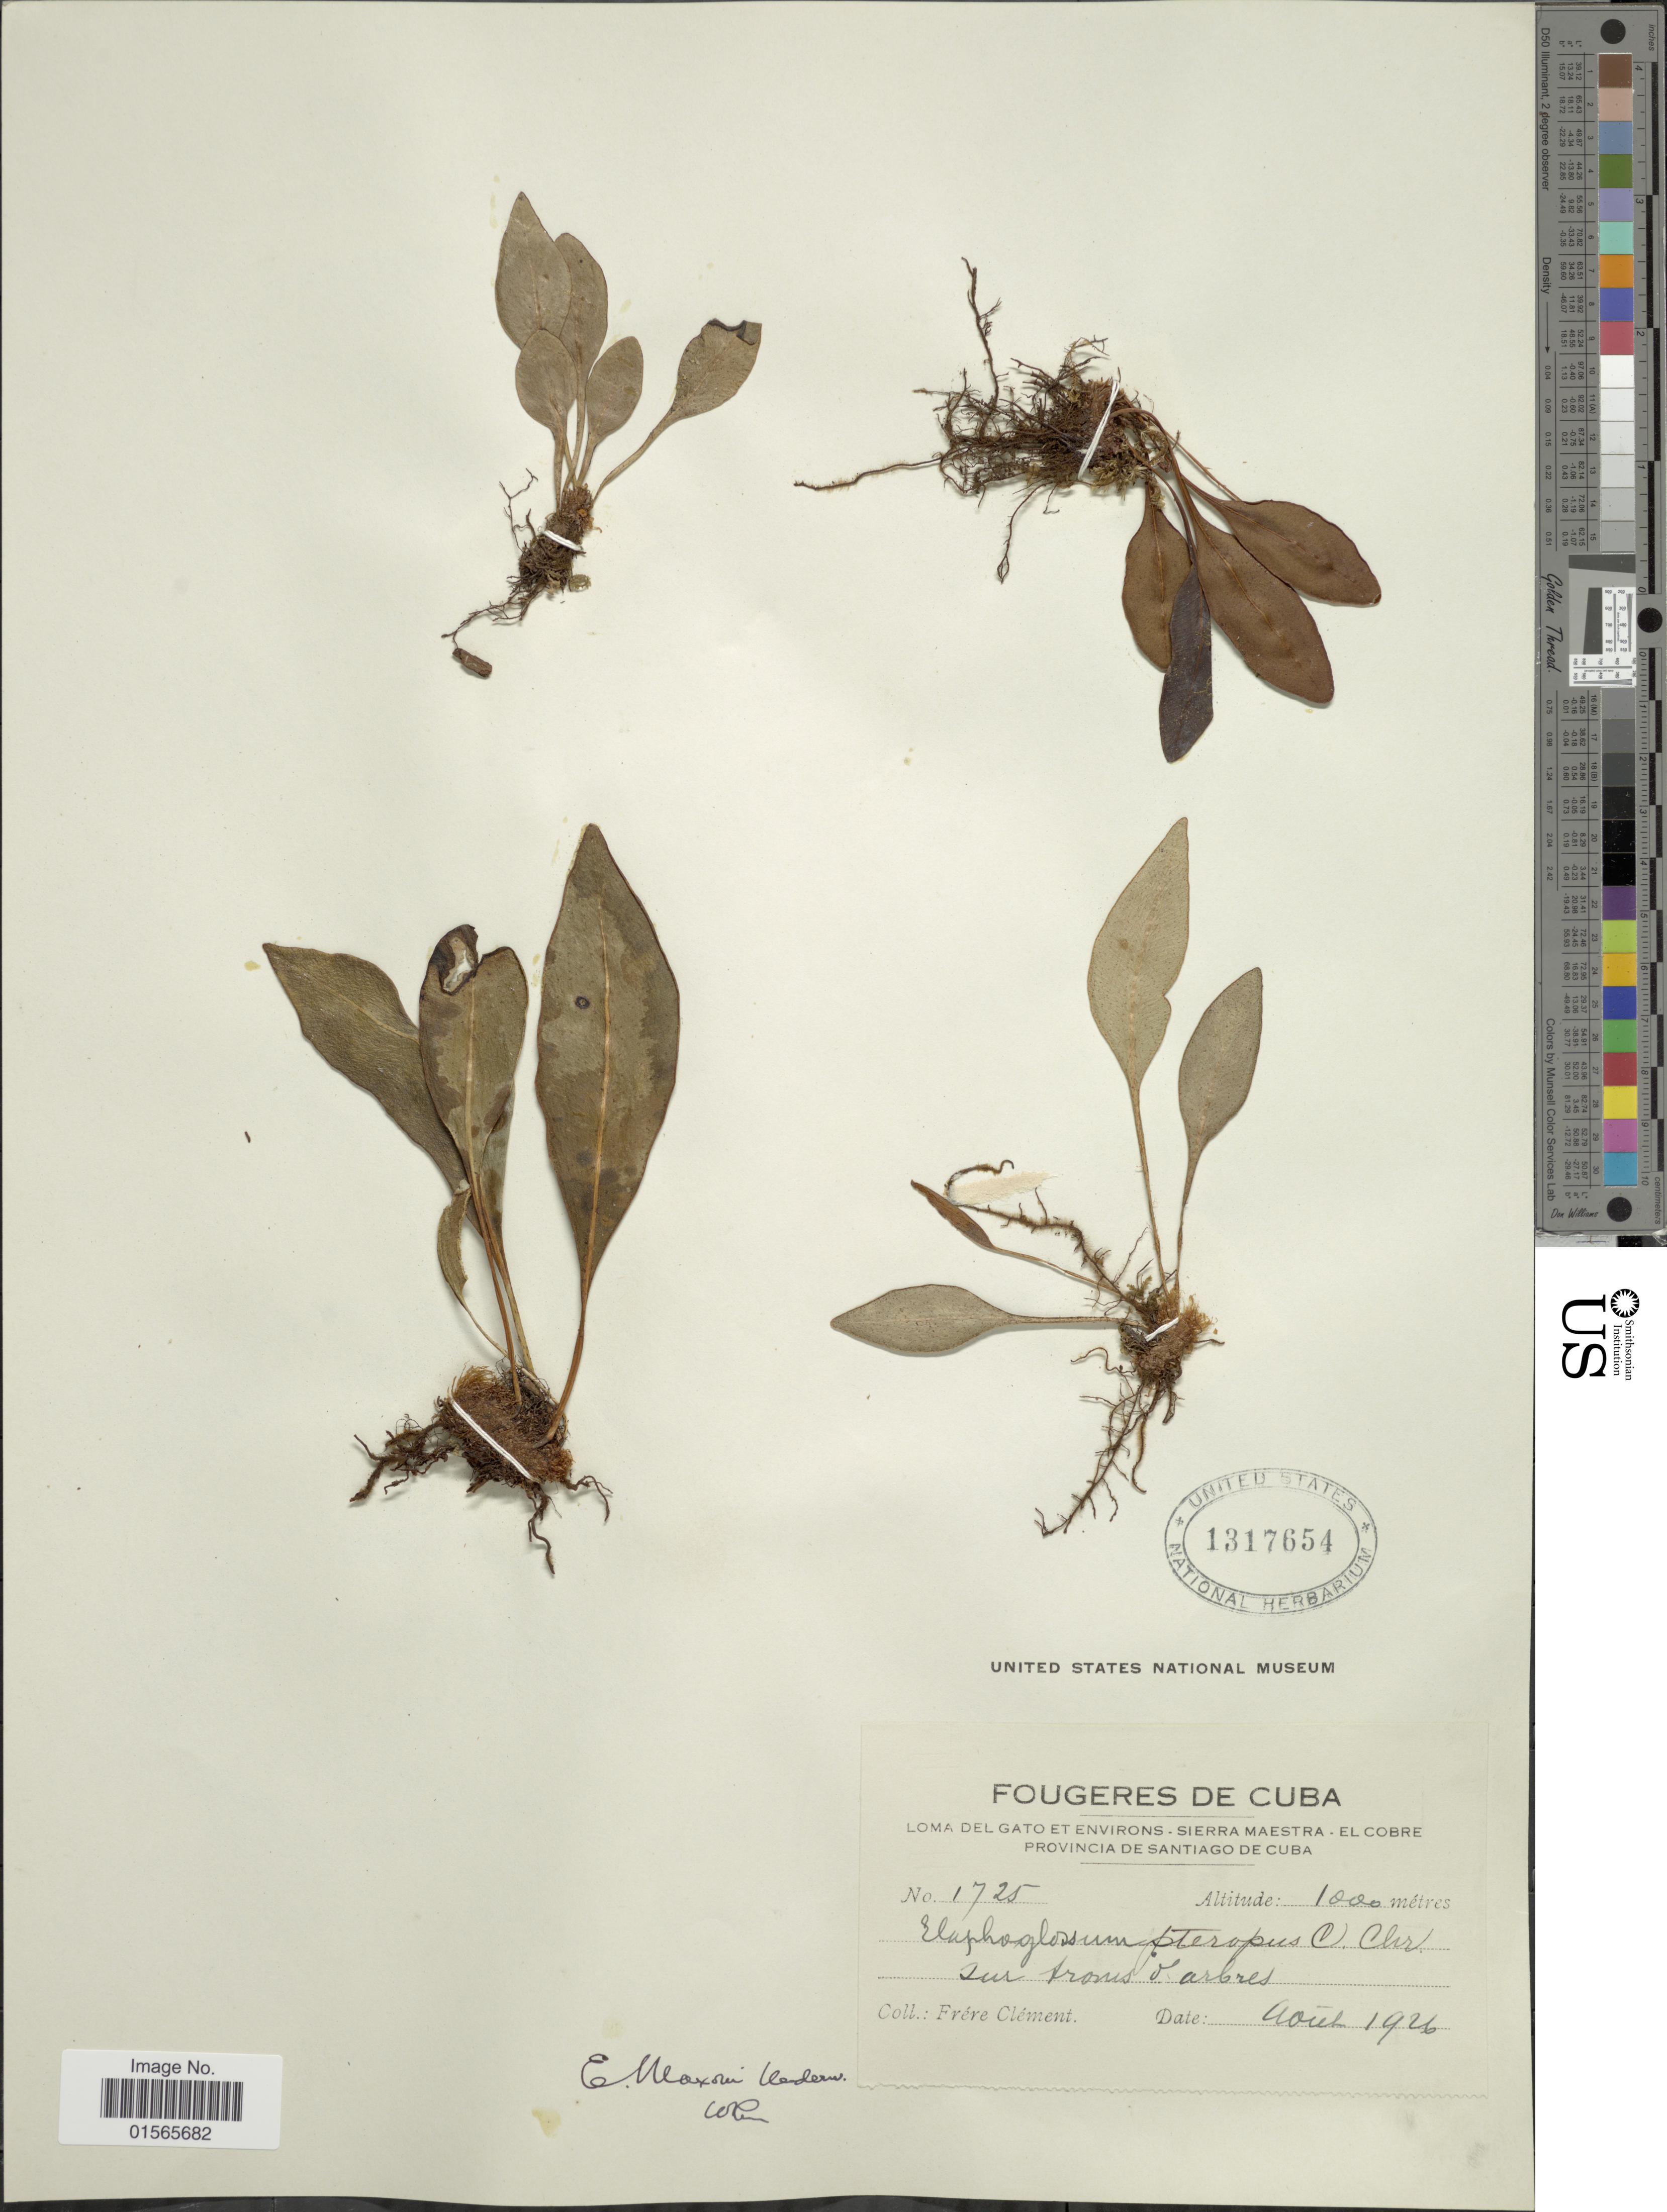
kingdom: Plantae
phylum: Tracheophyta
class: Polypodiopsida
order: Polypodiales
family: Dryopteridaceae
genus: Elaphoglossum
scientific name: Elaphoglossum maxonii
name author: Underw. ex C.V. Morton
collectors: B. Clement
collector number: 1725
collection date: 1926-08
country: Cuba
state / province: Santiago de Cuba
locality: Loma del Gato et environs - Siera Maestra - El Cobre, sur tronc d'arbres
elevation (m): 1000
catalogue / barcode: US 1317654